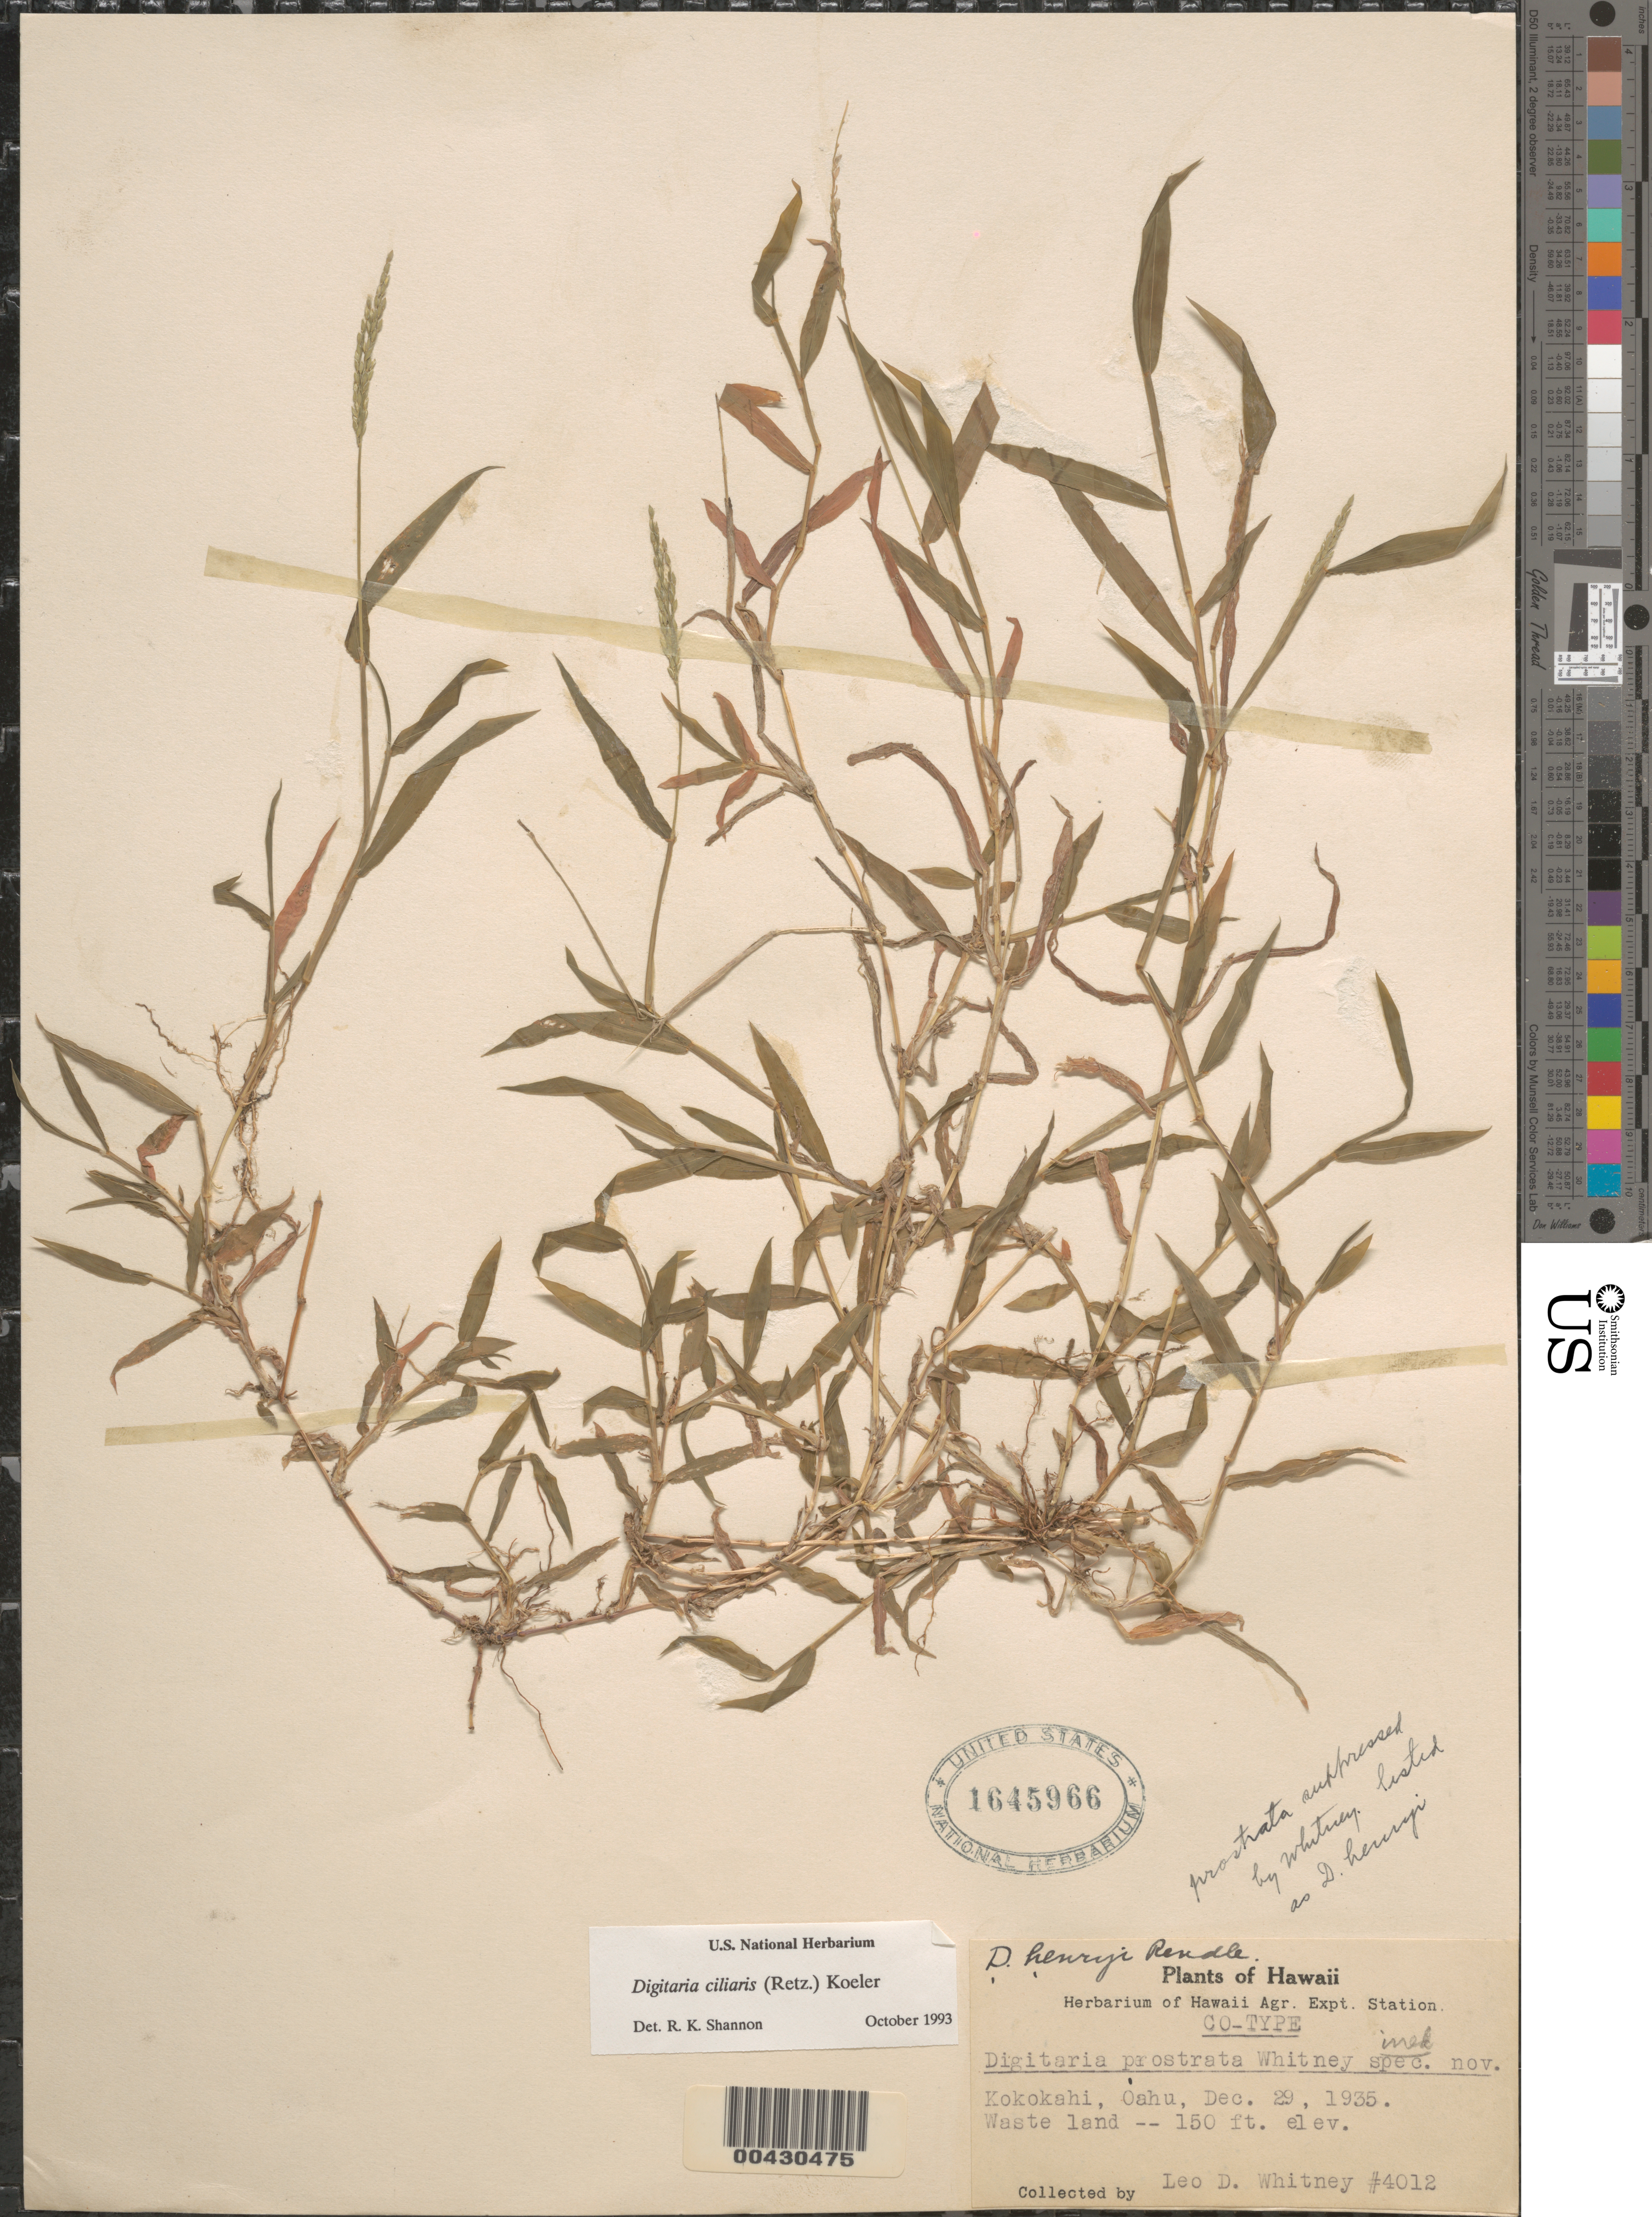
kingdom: Plantae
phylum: Tracheophyta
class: Liliopsida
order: Poales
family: Poaceae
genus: Digitaria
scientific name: Digitaria ciliaris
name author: (Retz.) Koeler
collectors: L. Whitney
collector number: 4012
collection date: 1935-12-29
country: United States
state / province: Hawaii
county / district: Honolulu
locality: Kokokahi, Oahu. Waste land.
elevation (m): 46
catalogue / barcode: US 1645966